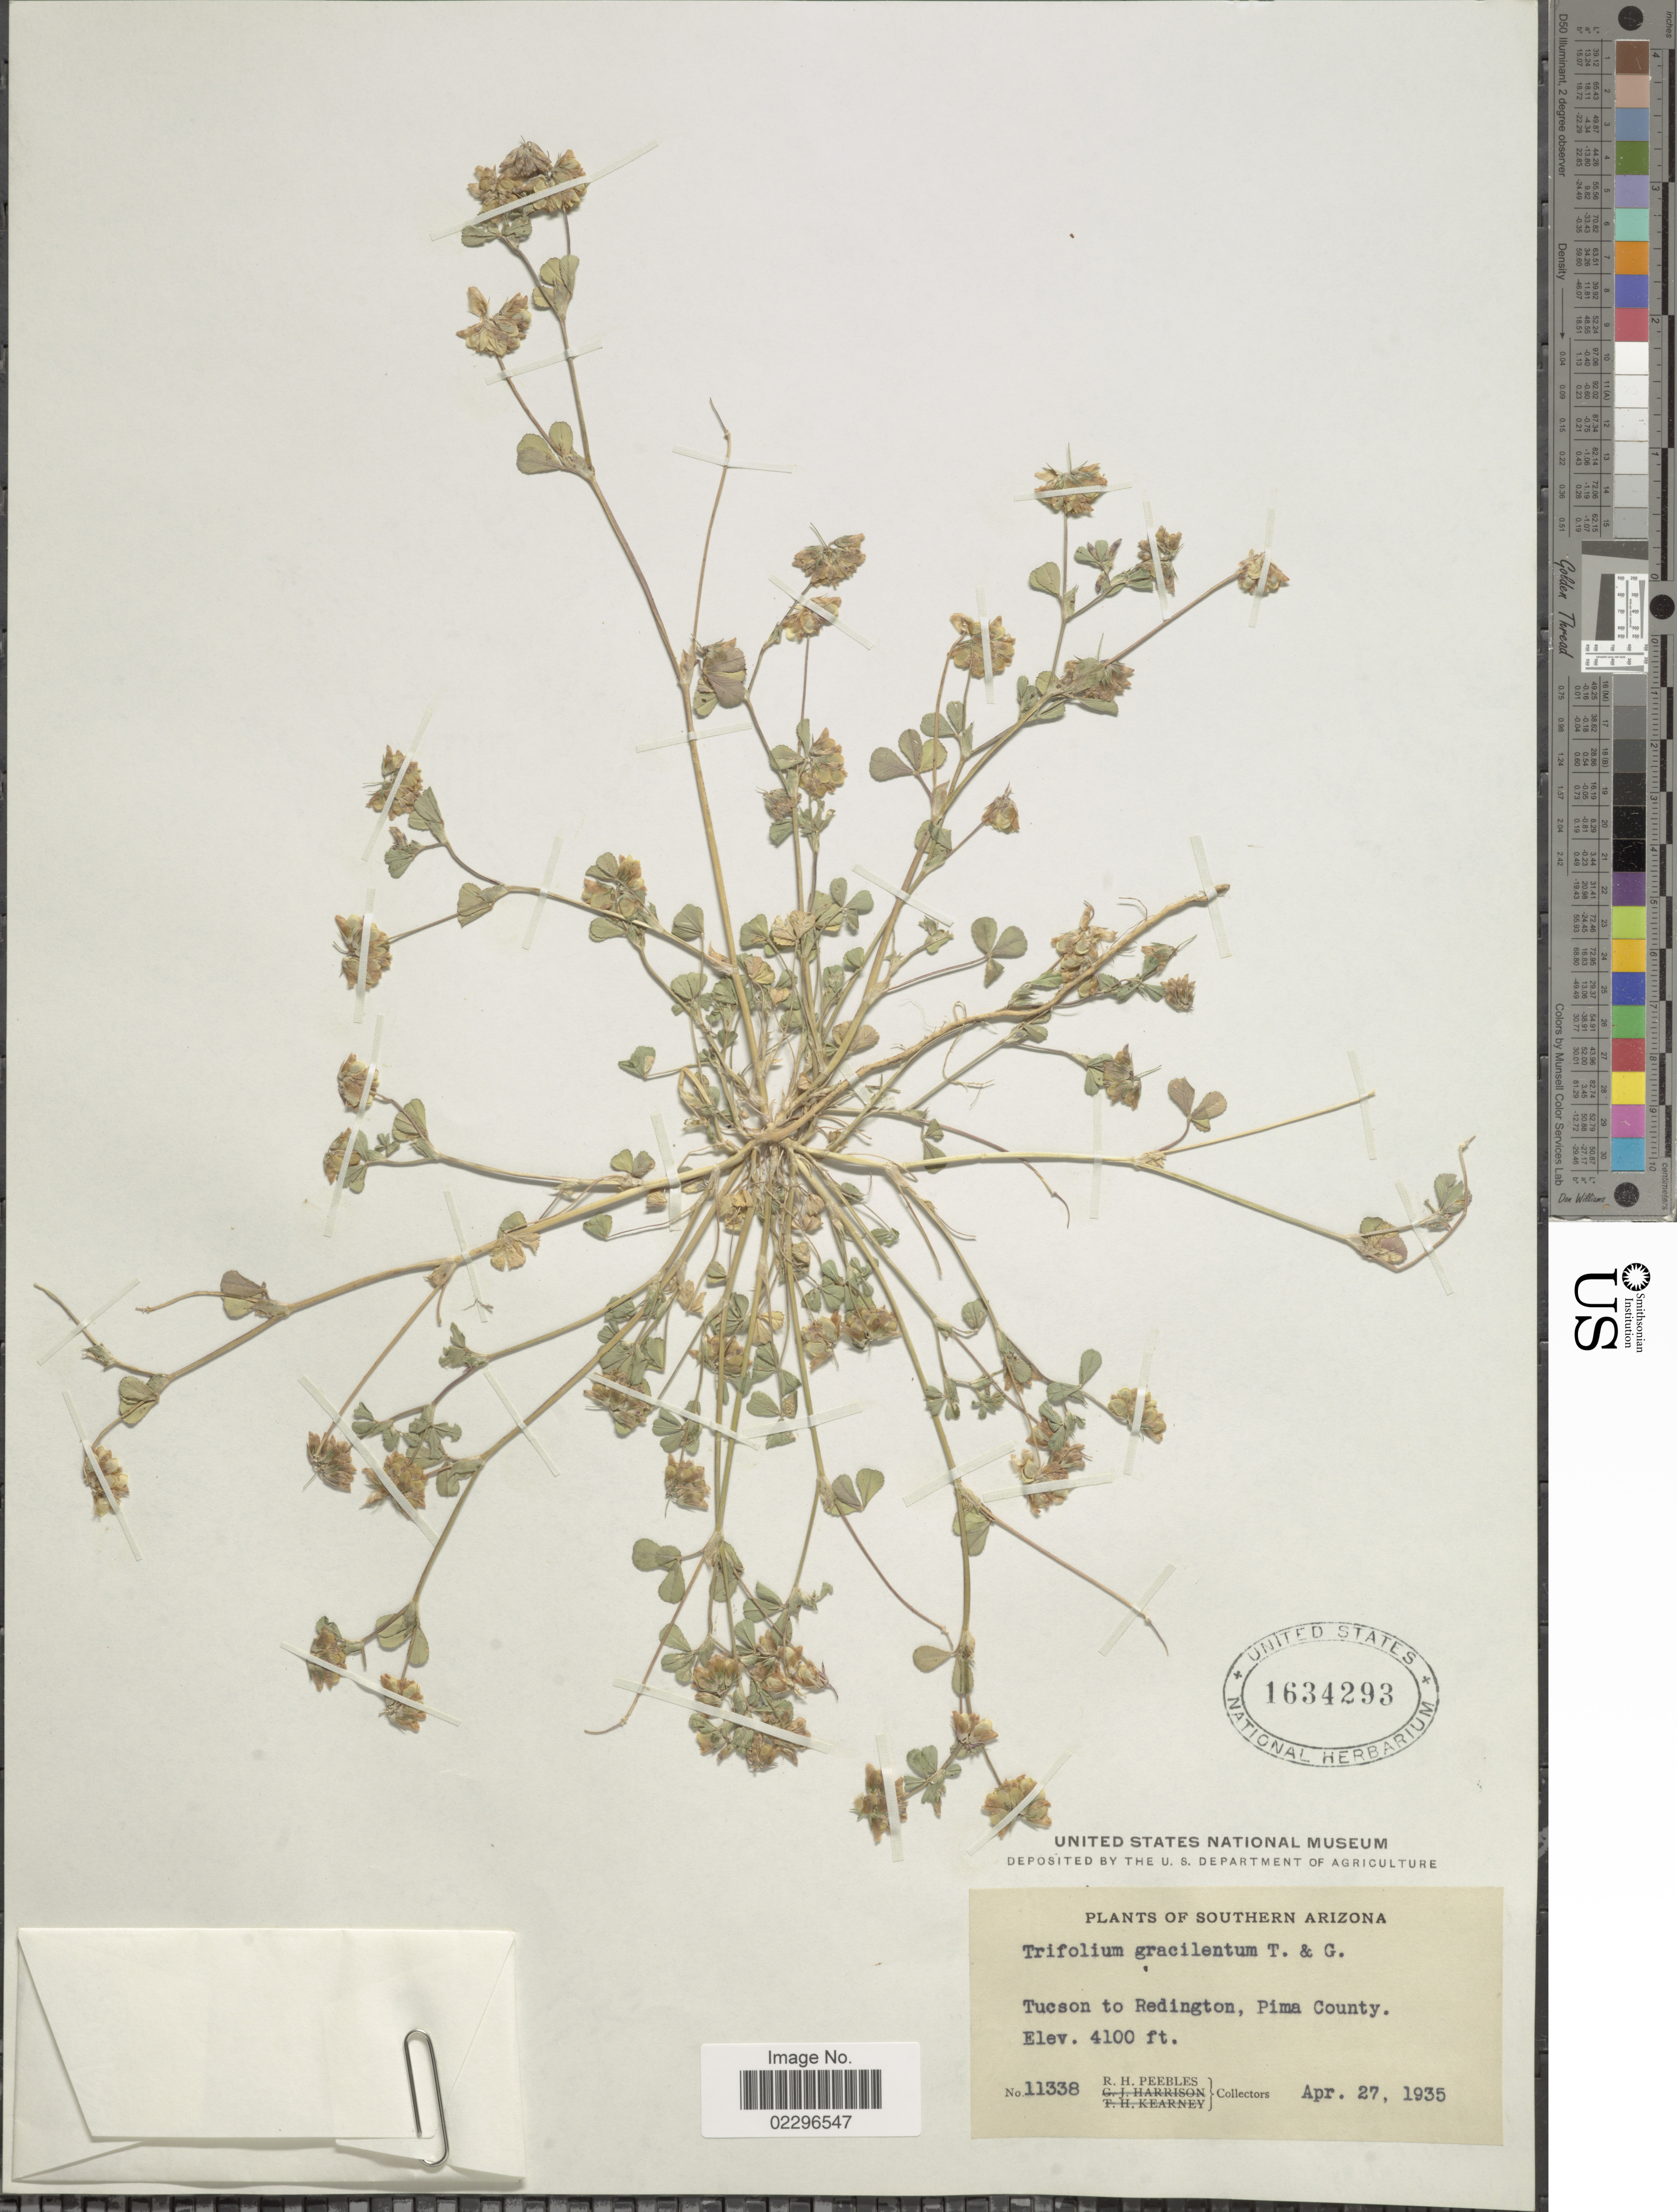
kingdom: Plantae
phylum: Tracheophyta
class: Magnoliopsida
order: Fabales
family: Fabaceae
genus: Trifolium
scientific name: Trifolium gracilentum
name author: Torr. & A. Gray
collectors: R. H. Peebles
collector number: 11338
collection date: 1935-04-27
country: United States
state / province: Arizona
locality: Southern Arizona, Tucson to Redington, Pima County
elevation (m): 1250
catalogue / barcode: US 1634293